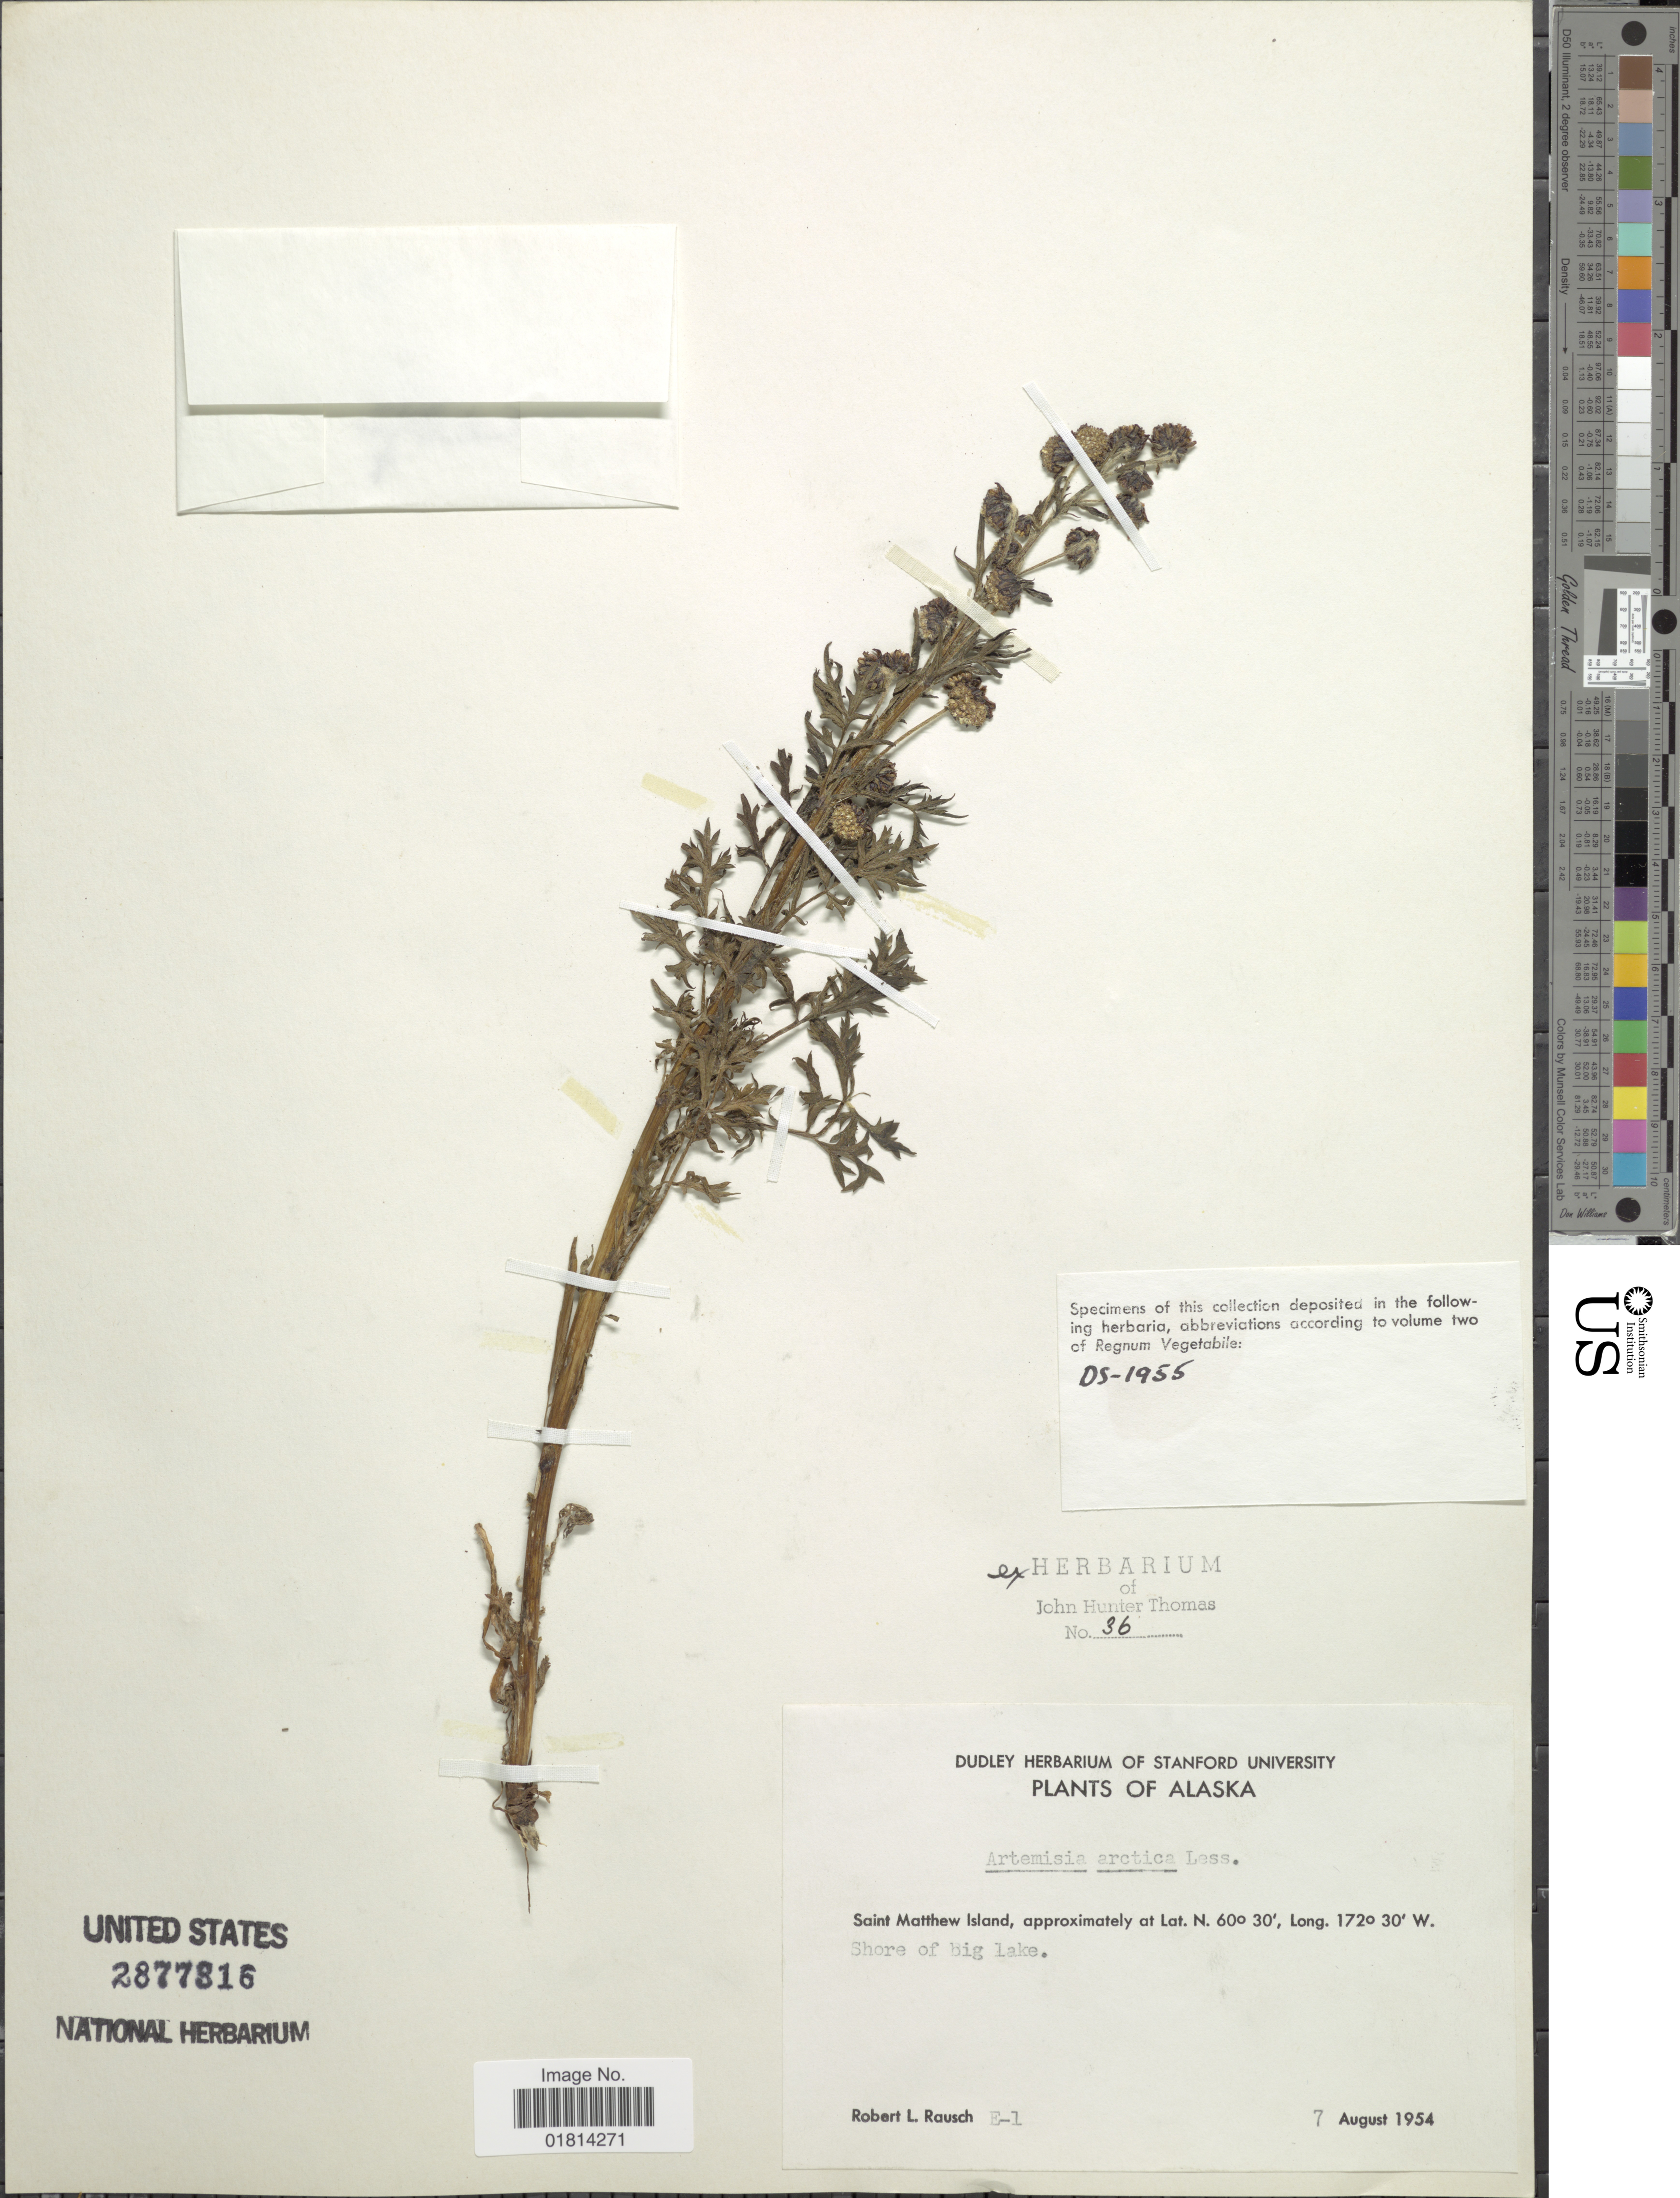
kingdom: Plantae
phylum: Tracheophyta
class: Magnoliopsida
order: Asterales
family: Asteraceae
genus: Artemisia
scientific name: Artemisia arctica var. beringensis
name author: Hultén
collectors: R. Rausch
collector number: E-1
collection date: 1954-08-07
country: United States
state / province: Alaska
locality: Saint Matthew Island, Shore of big lake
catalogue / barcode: US 2877816